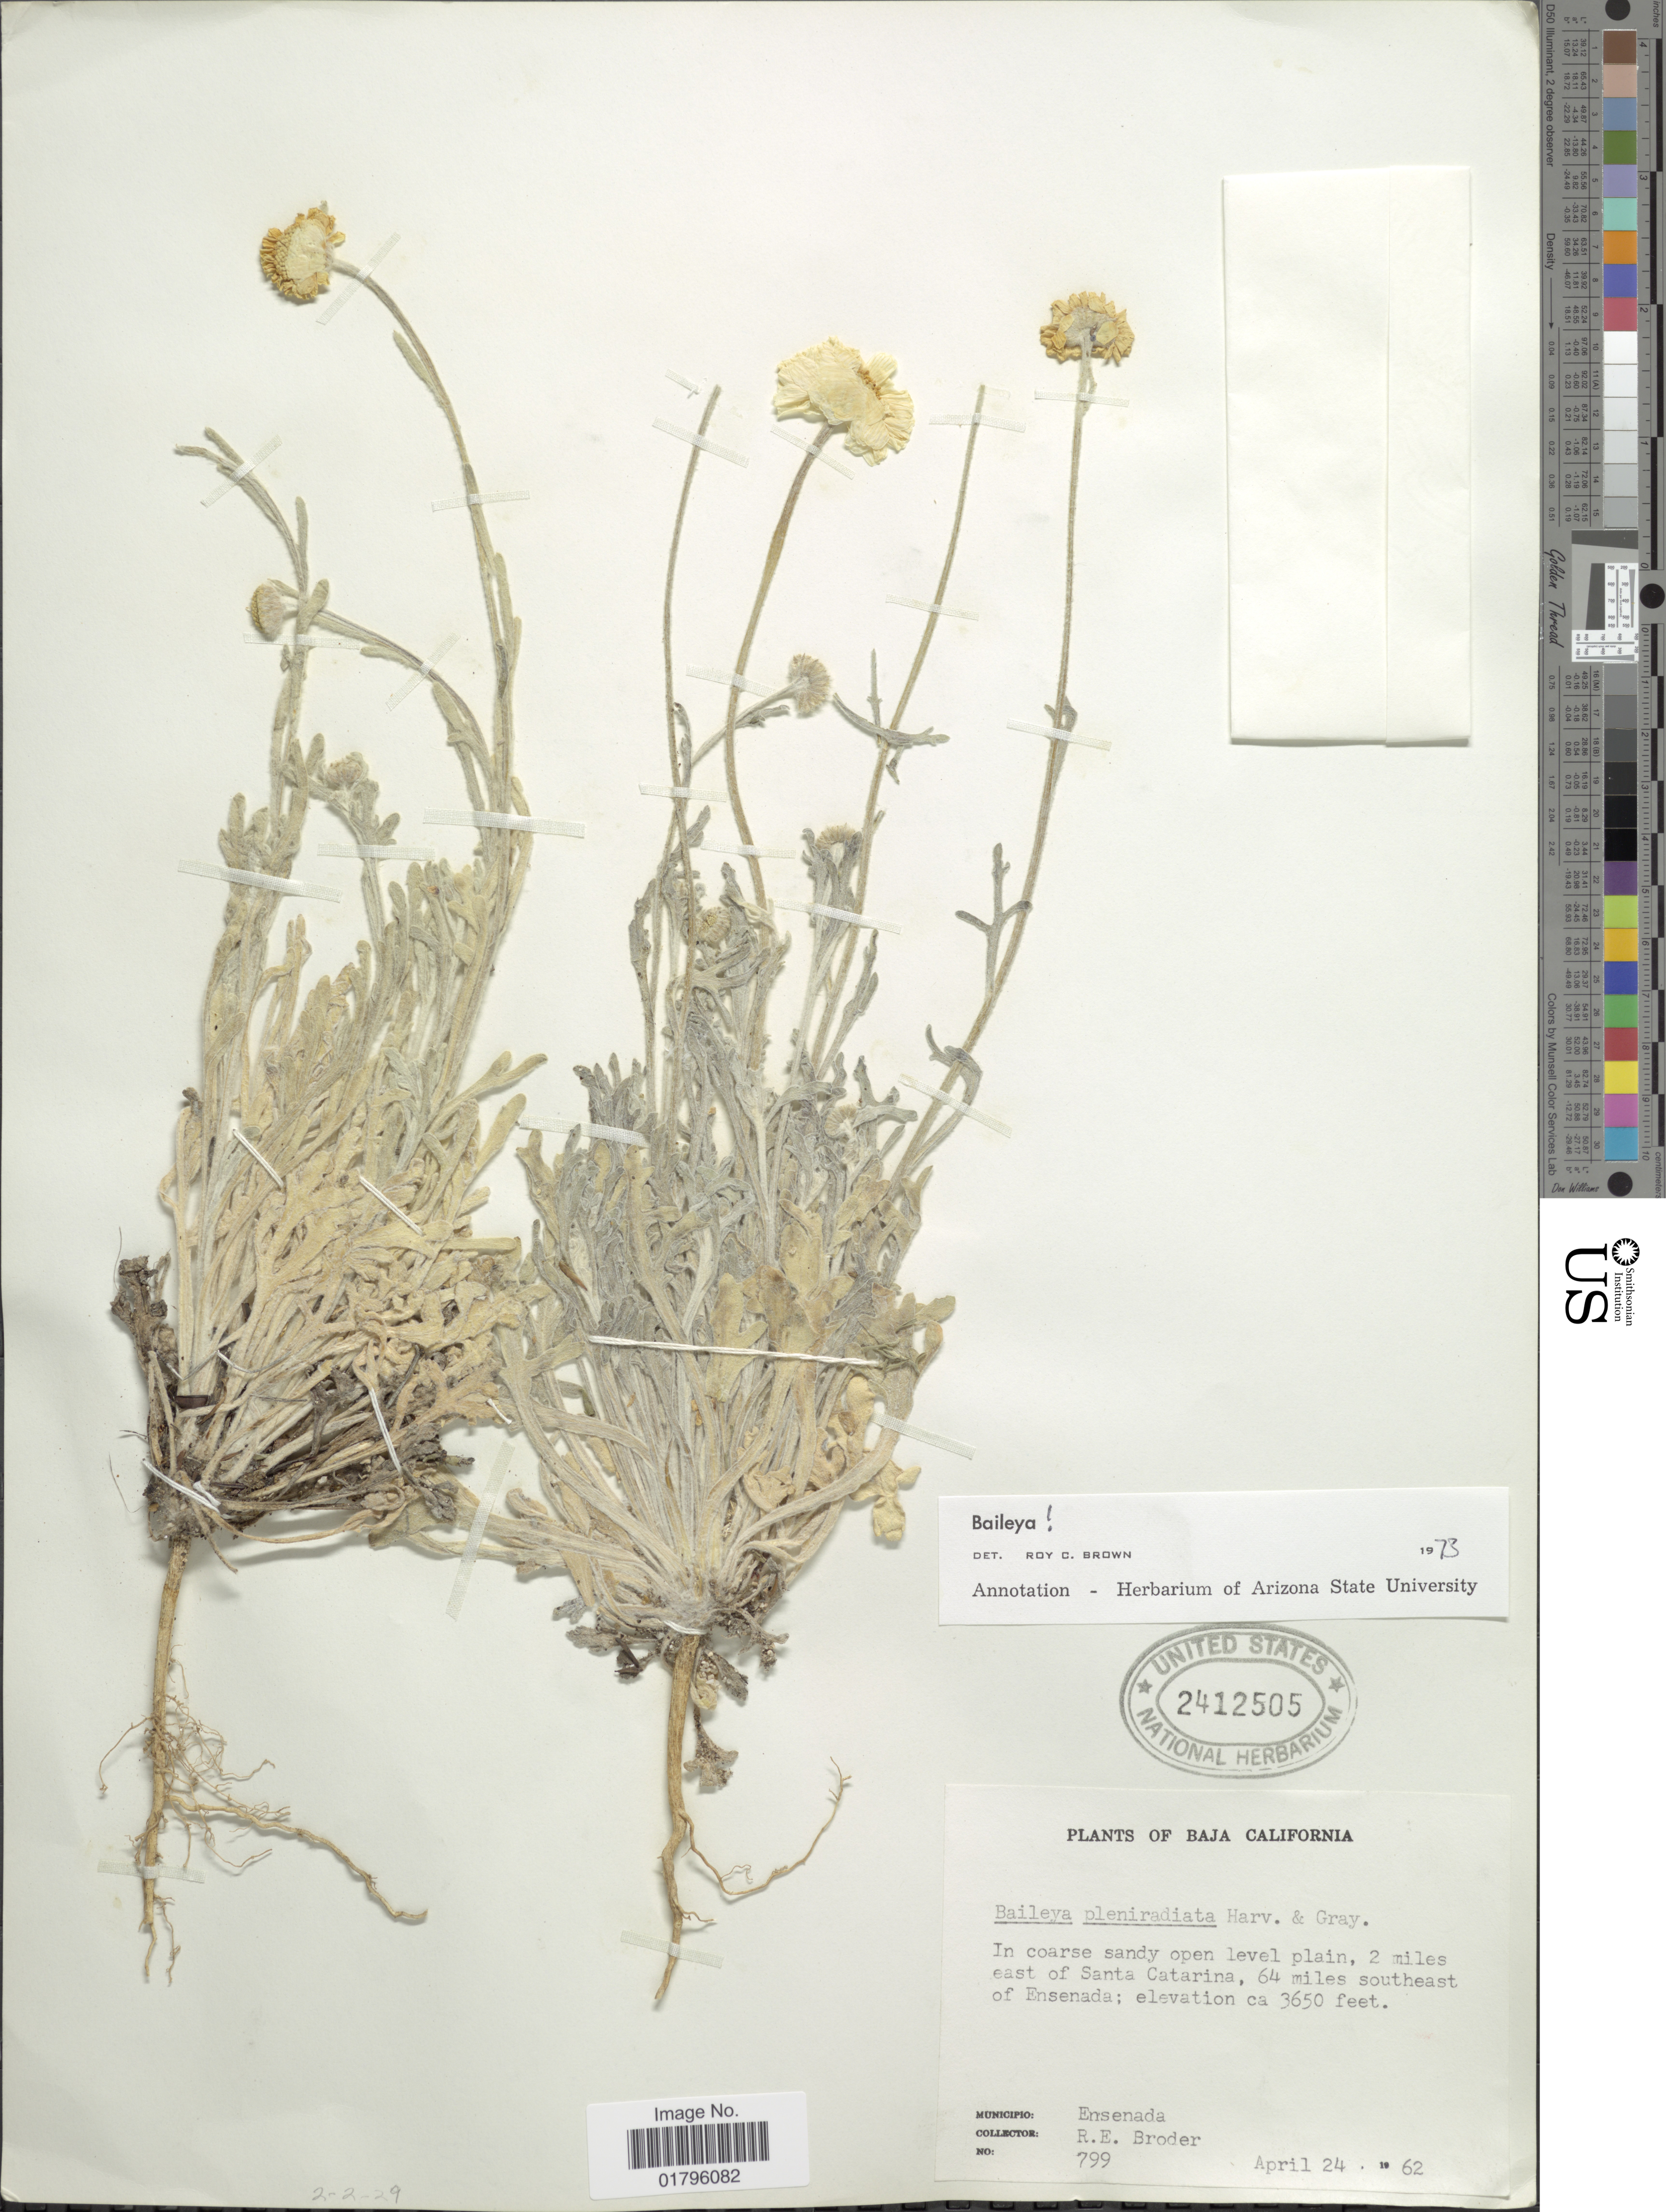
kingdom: Plantae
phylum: Tracheophyta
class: Magnoliopsida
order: Asterales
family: Asteraceae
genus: Baileya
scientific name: Baileya pleniradiata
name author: Harv. & A. Gray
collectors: R. Broder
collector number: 799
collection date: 1962-04-24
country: Mexico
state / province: Baja California Norte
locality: Municipio: Ensenada, 2 miles east of Santa Catarina, 64 miles southeast of Ensenada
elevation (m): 1113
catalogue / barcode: US 2412505